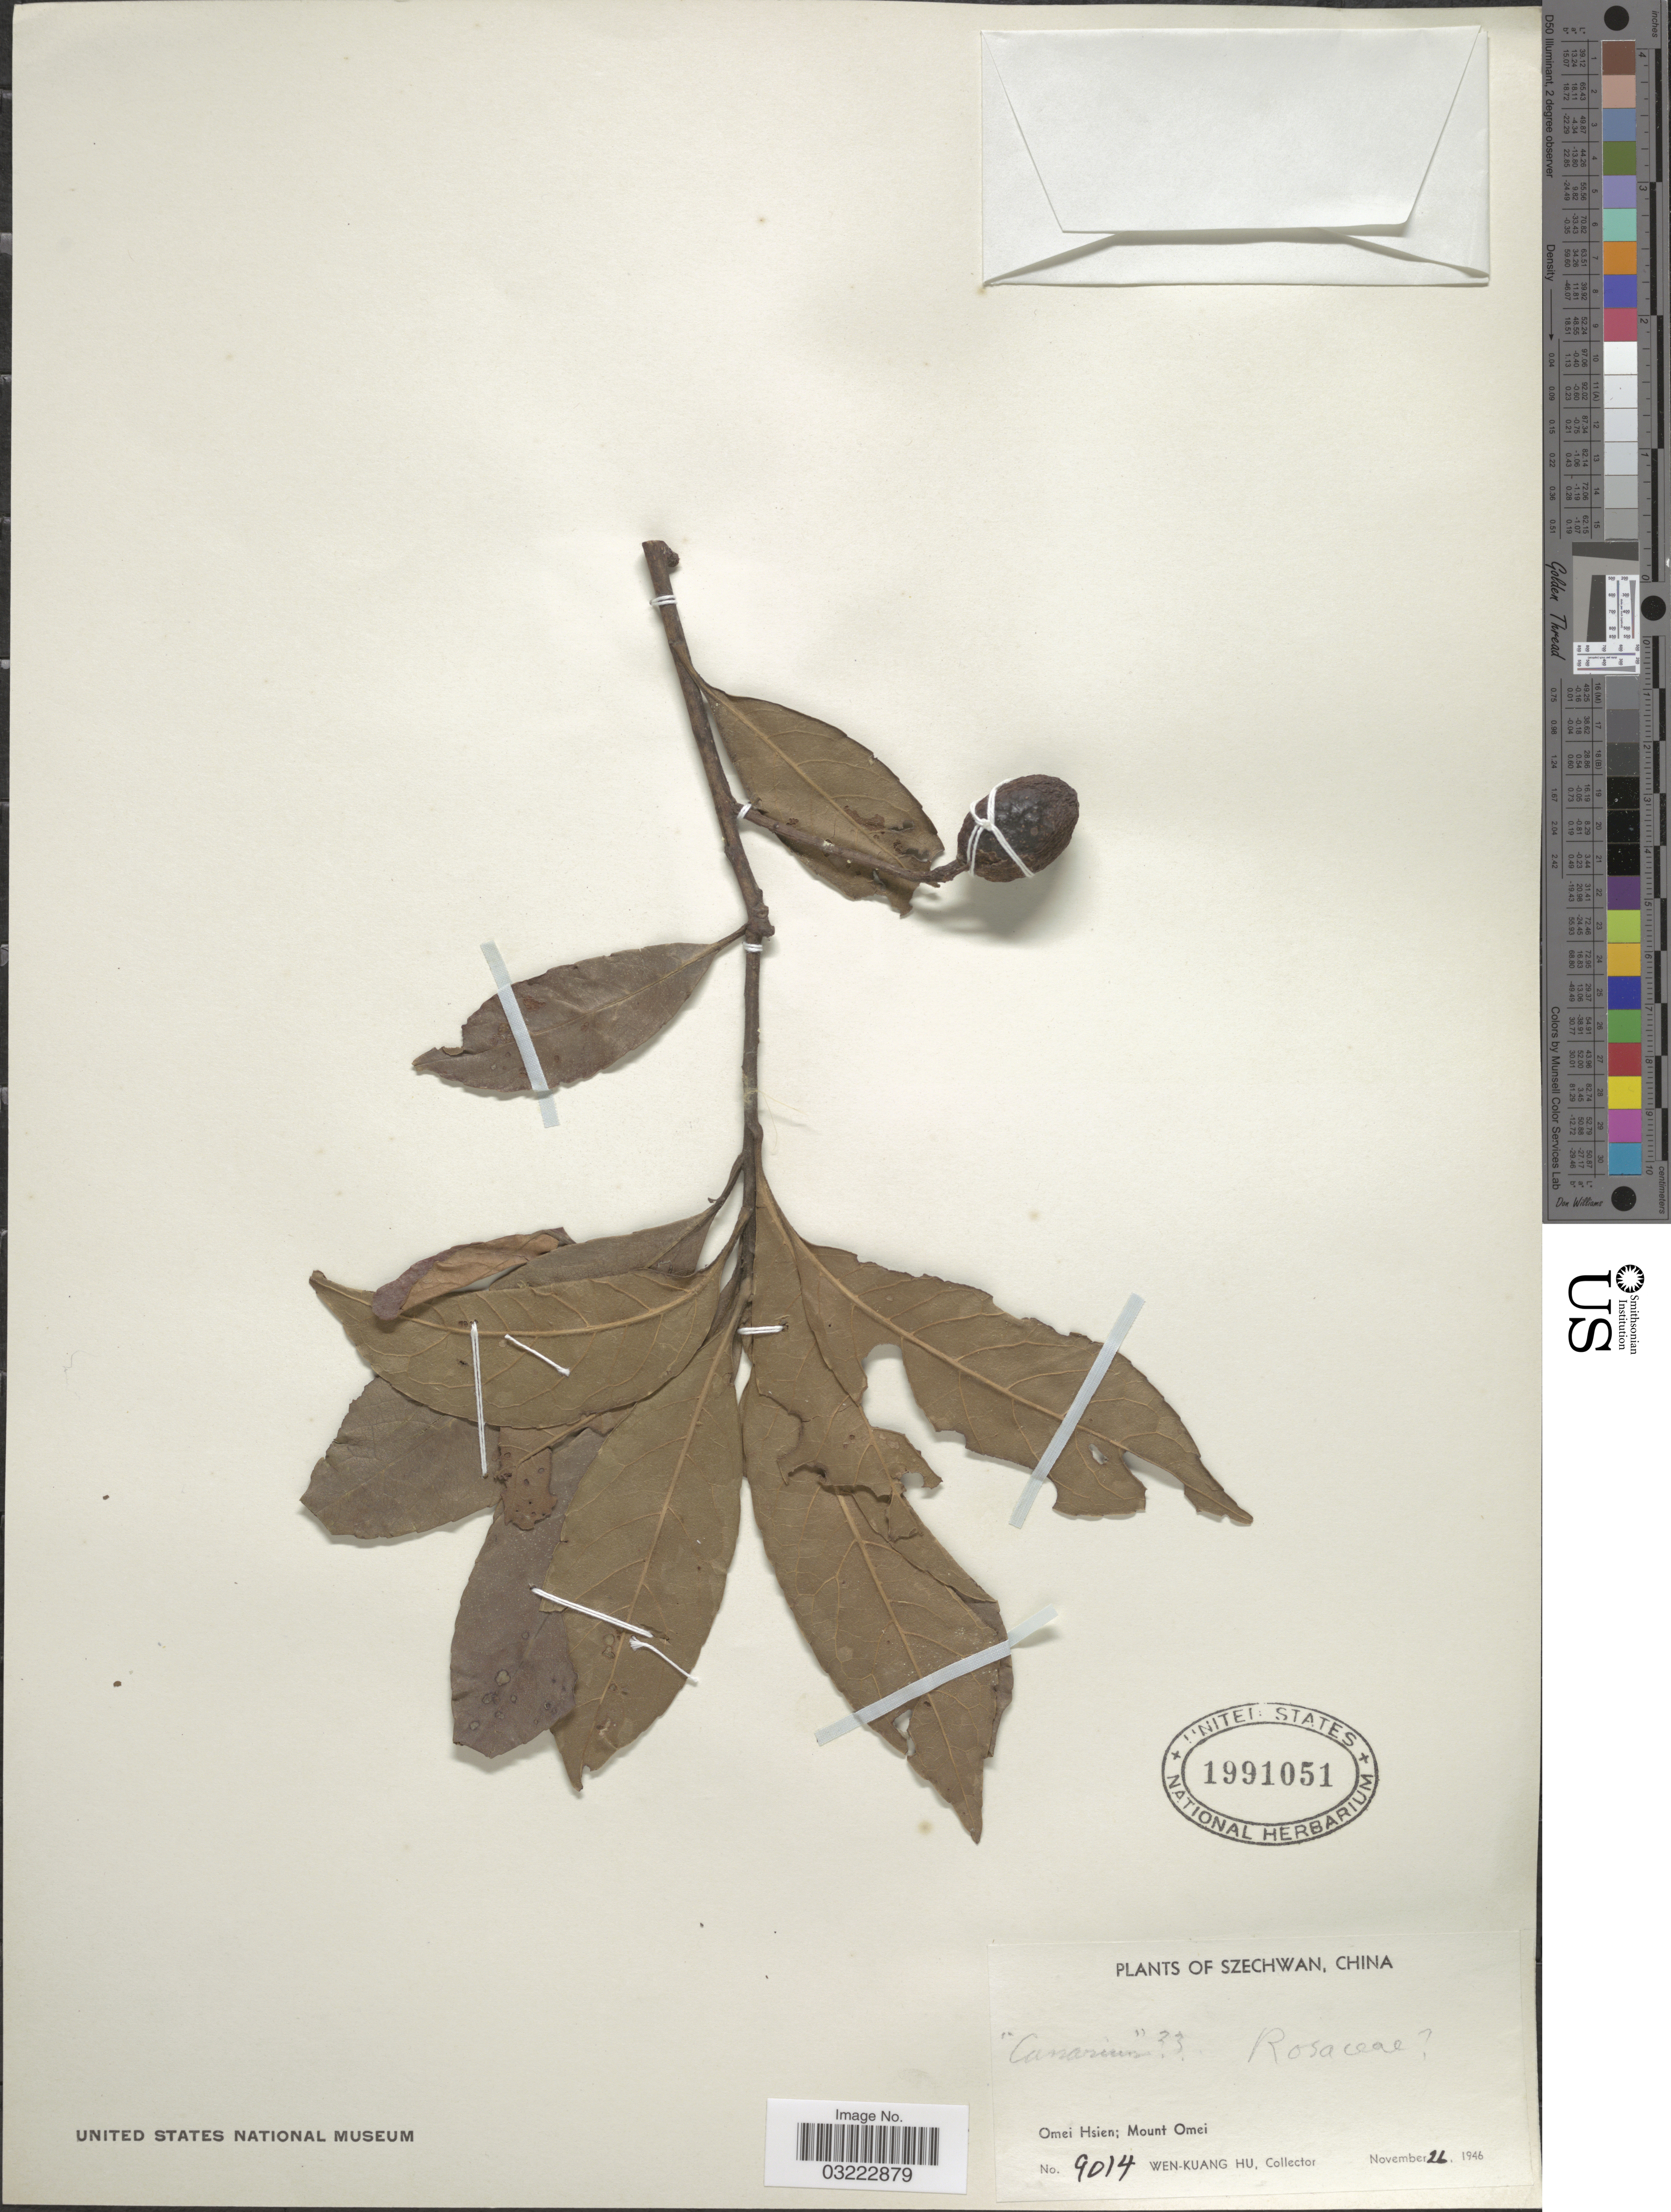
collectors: W. K. Hu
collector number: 9014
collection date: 1946-11-26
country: China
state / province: Sichuan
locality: Szechwan, Omei Hsien; Mount Omei.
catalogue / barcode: US 1991051